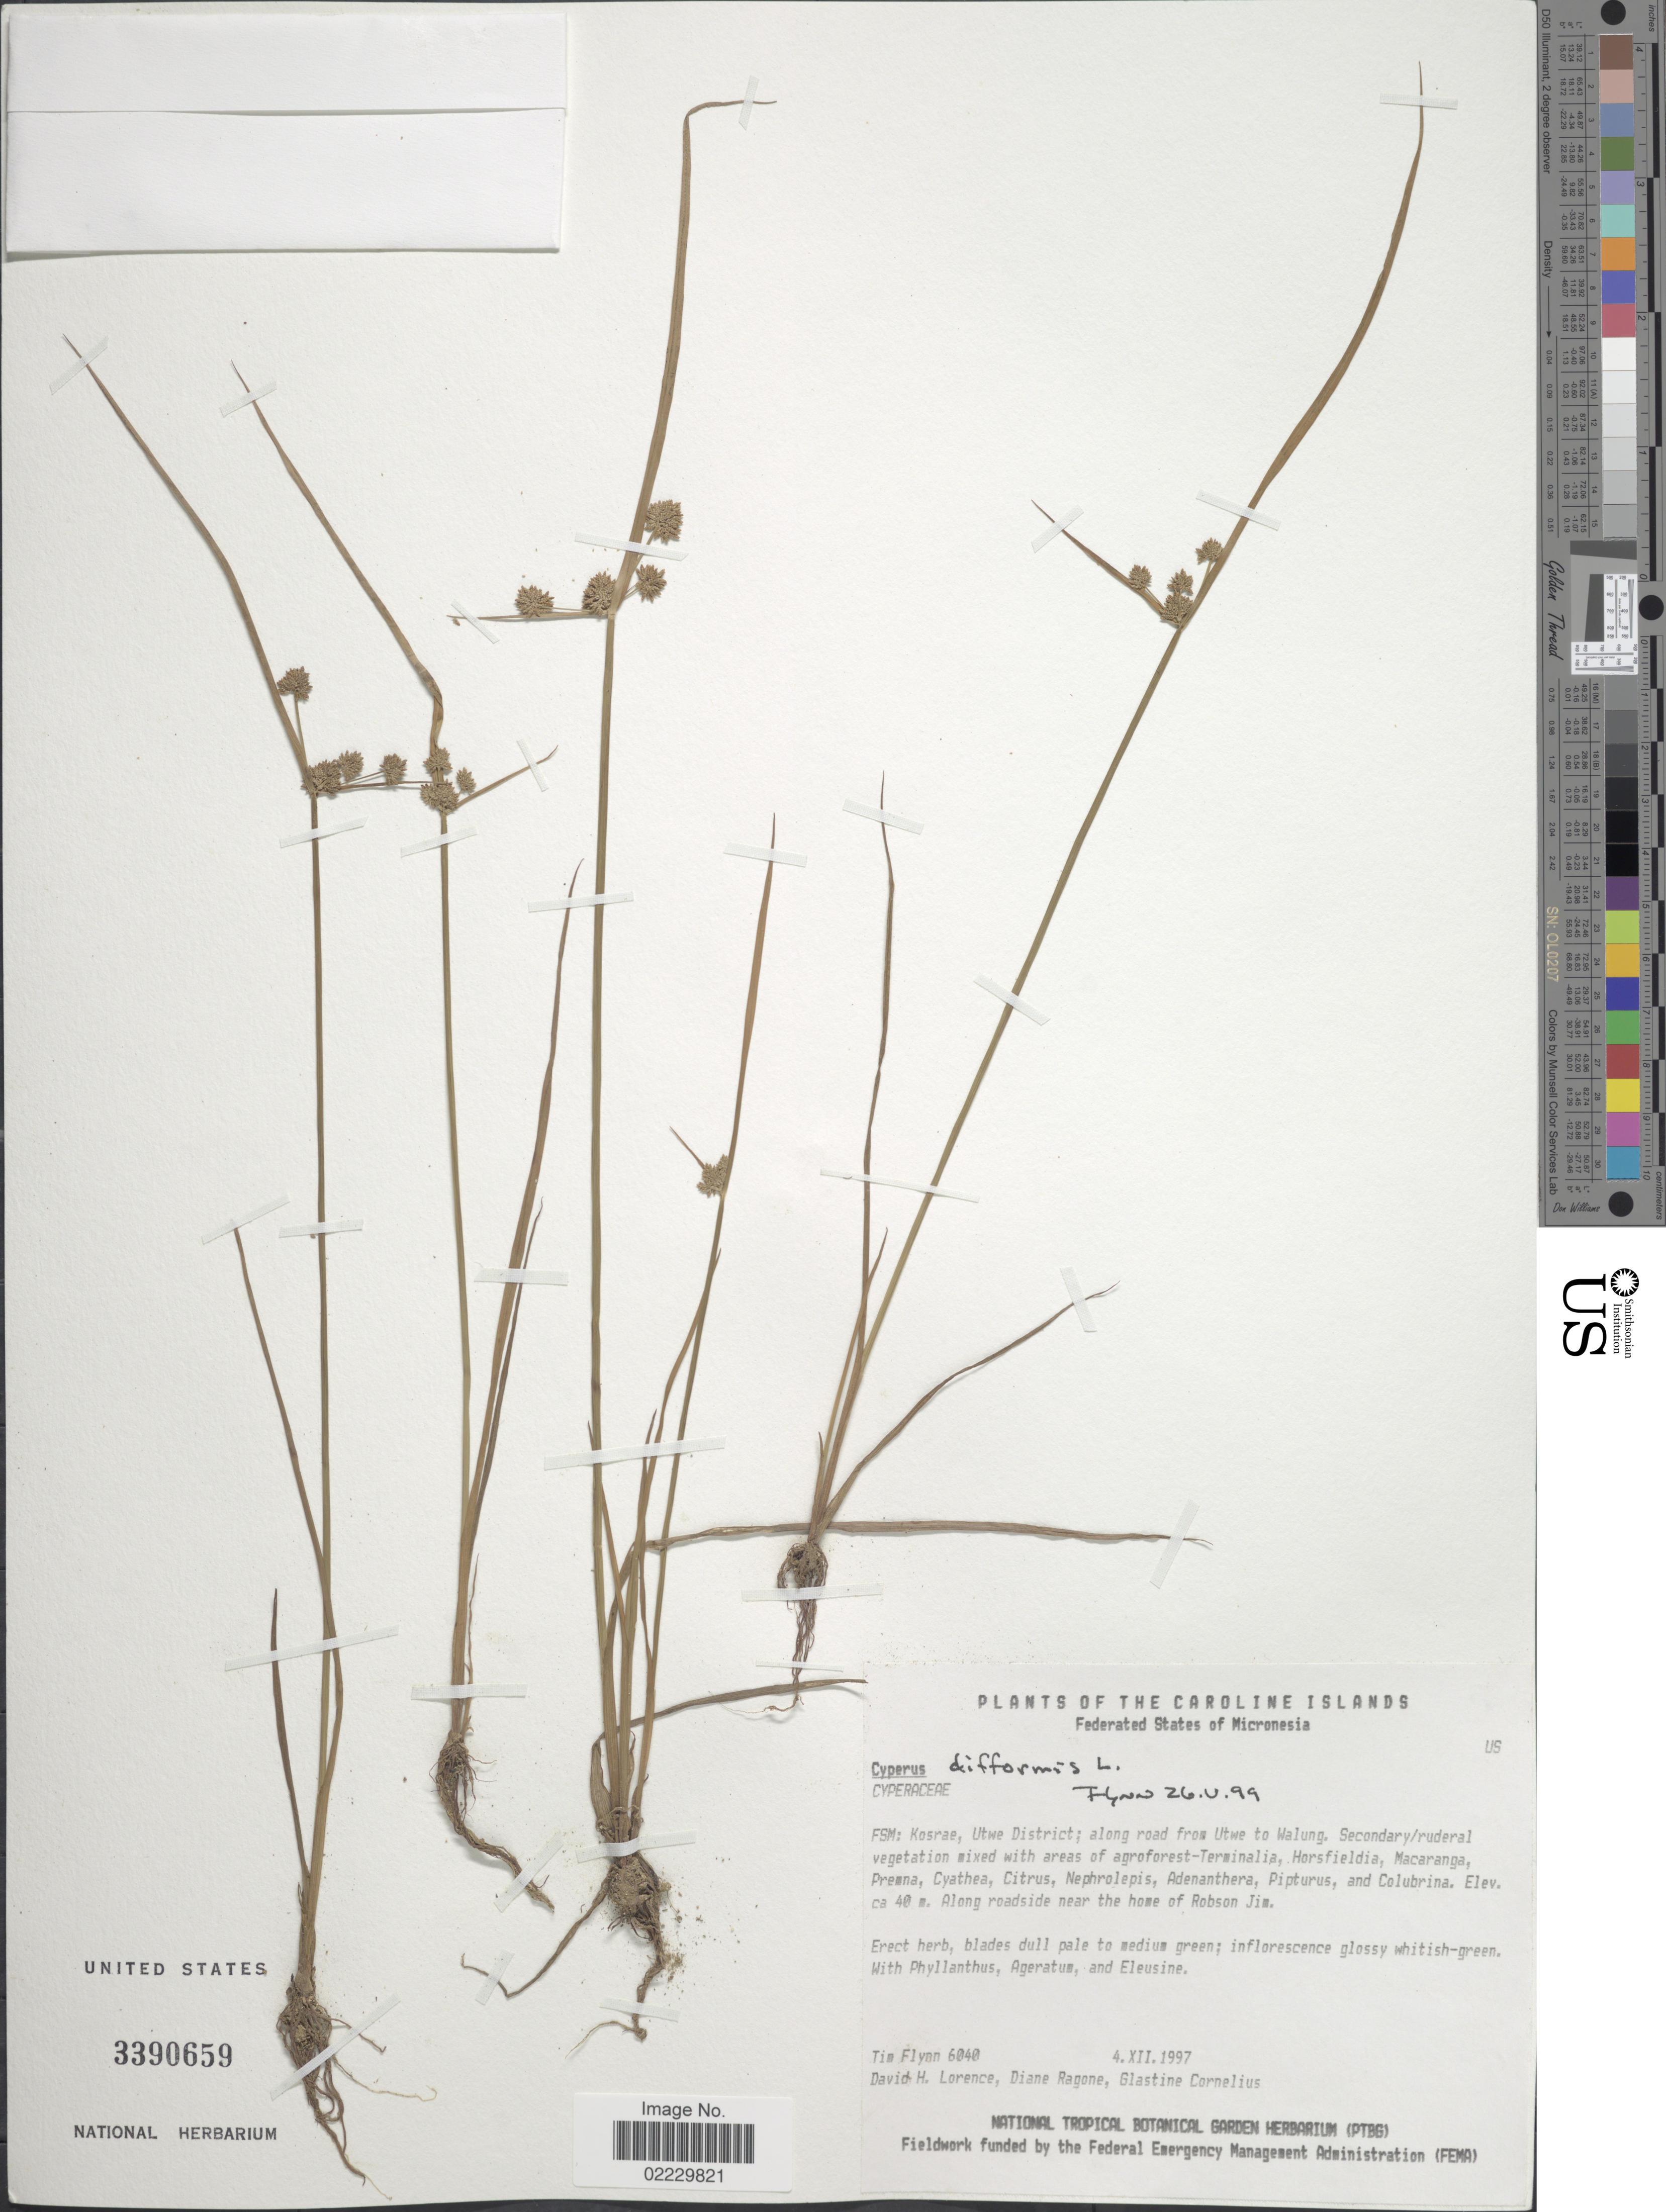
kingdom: Plantae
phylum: Tracheophyta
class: Liliopsida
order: Poales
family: Cyperaceae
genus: Cyperus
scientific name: Cyperus difformis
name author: L.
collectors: T. Flynn, D. Lorence, D. Ragone & G. Cornelius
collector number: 6040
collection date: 1997-12-04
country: Micronesia, Federated States of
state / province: Kosrae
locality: Caroline Islands. Federated States of Micronesia. FSM: Kosrae, Utwe District; along road from Utwe to Walung. Along roadside near the home of Robson Jim [unsure placement]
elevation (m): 40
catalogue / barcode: US 3390659